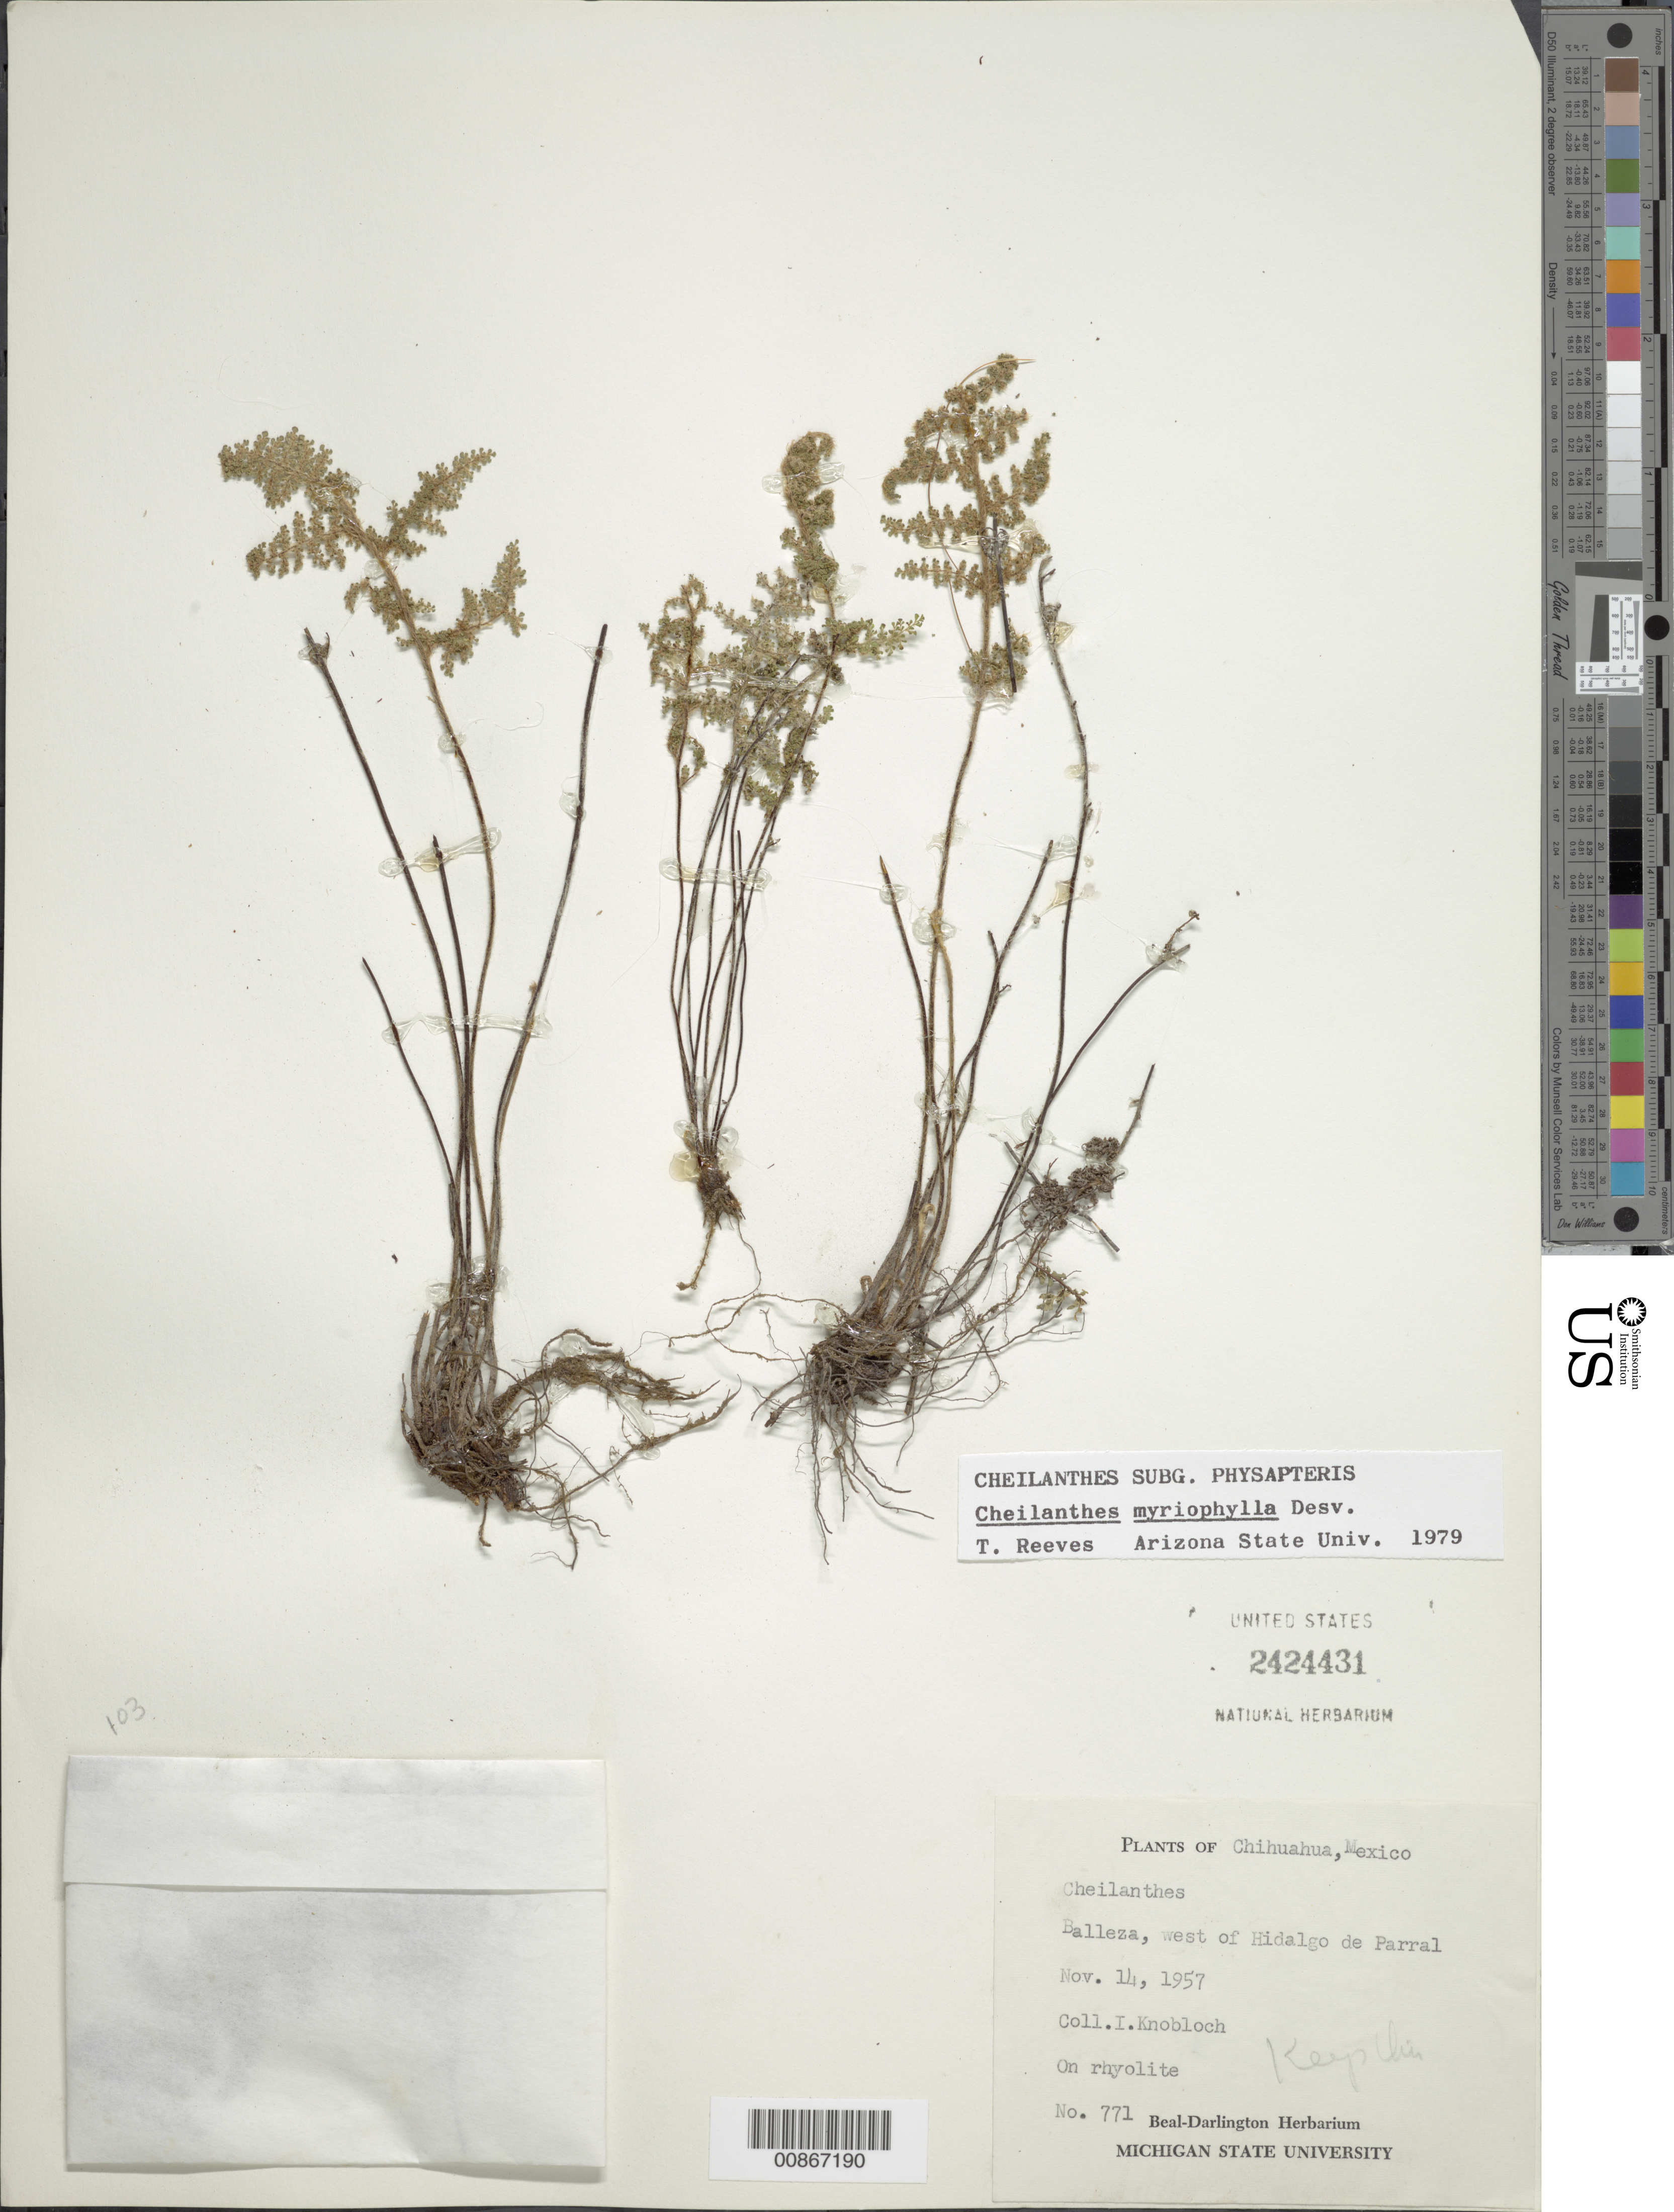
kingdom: Plantae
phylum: Tracheophyta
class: Polypodiopsida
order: Polypodiales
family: Pteridaceae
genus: Myriopteris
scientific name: Myriopteris myriophylla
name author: (Desv.) J. Sm.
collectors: I. W. Knobloch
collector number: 771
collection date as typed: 14 Nov 1957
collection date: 1957-11-14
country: Mexico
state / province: Chihuahua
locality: Balleza, west of Hidalgo de Parral, Chihuahua.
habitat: On rhyolite.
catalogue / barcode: US 2424431